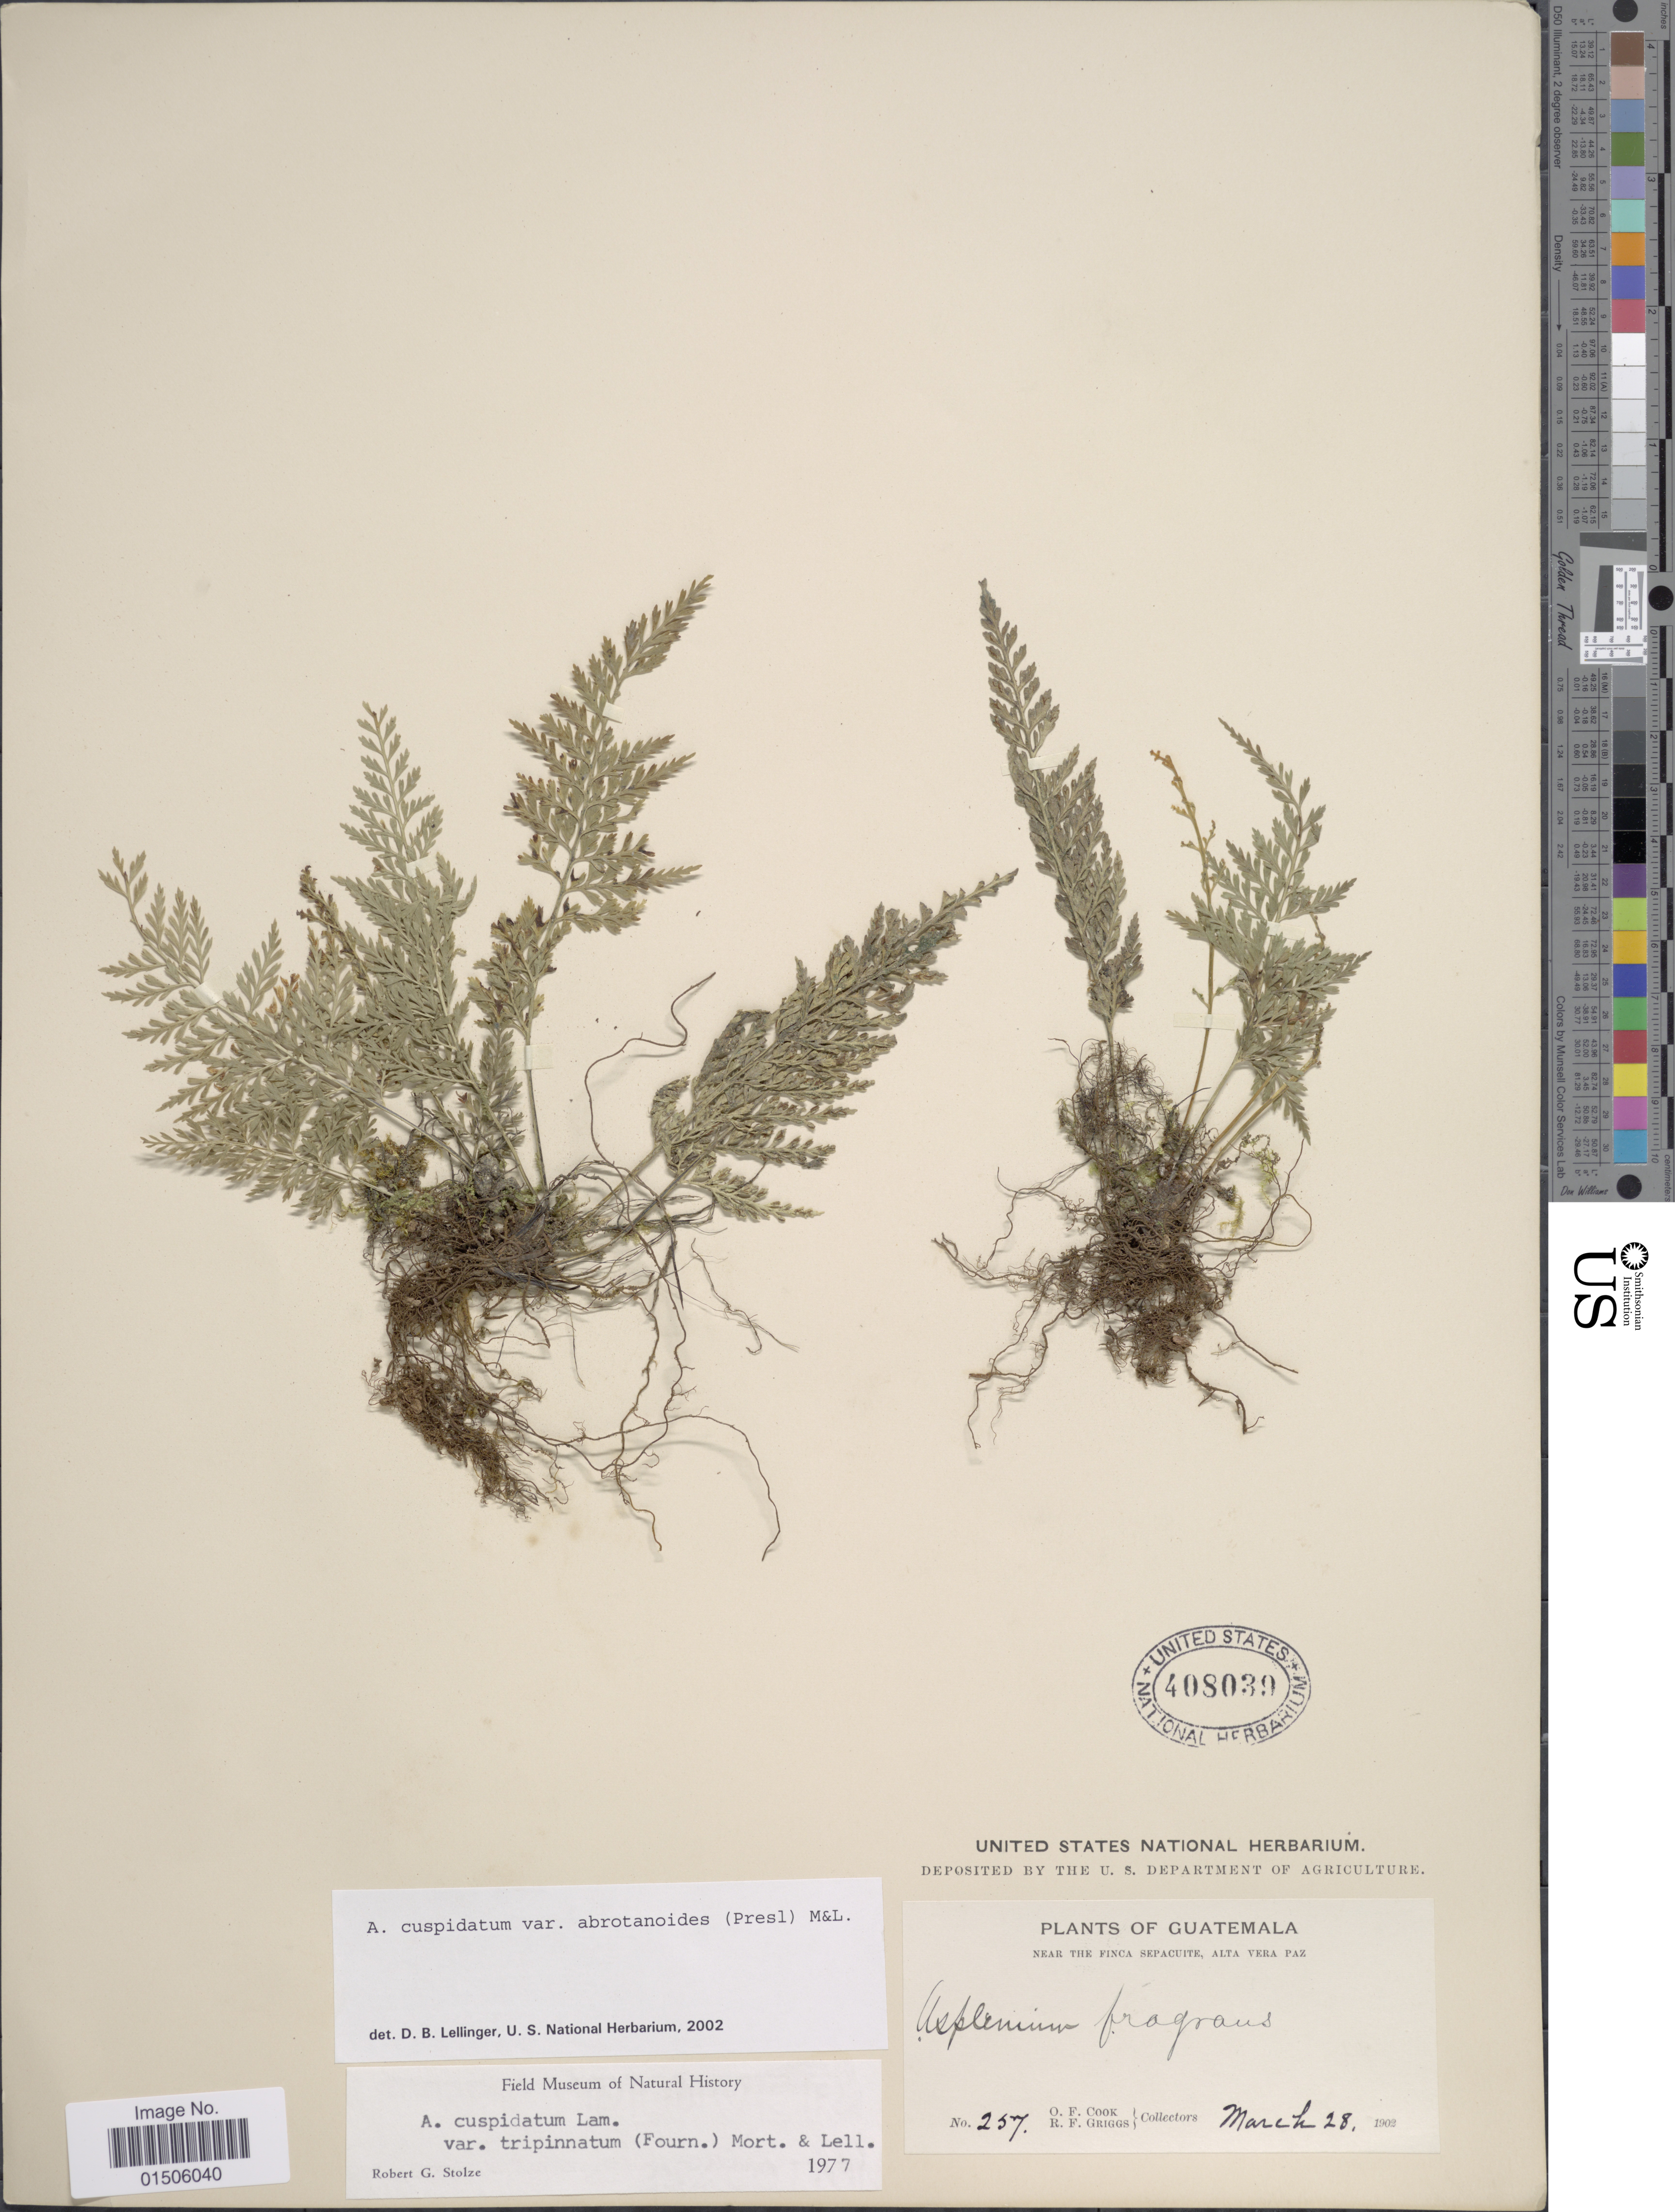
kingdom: Plantae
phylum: Tracheophyta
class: Polypodiopsida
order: Polypodiales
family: Aspleniaceae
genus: Asplenium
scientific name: Asplenium cuspidatum var. abrotanoides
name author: (C. Presl) C.V. Morton & Lellinger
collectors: O. F. Cook & R. F. Griggs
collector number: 257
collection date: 1902-03-28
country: Guatemala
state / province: Alta Verapaz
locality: Near the Finca Sepacuite. Alta Vera Paz.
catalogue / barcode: US 408039